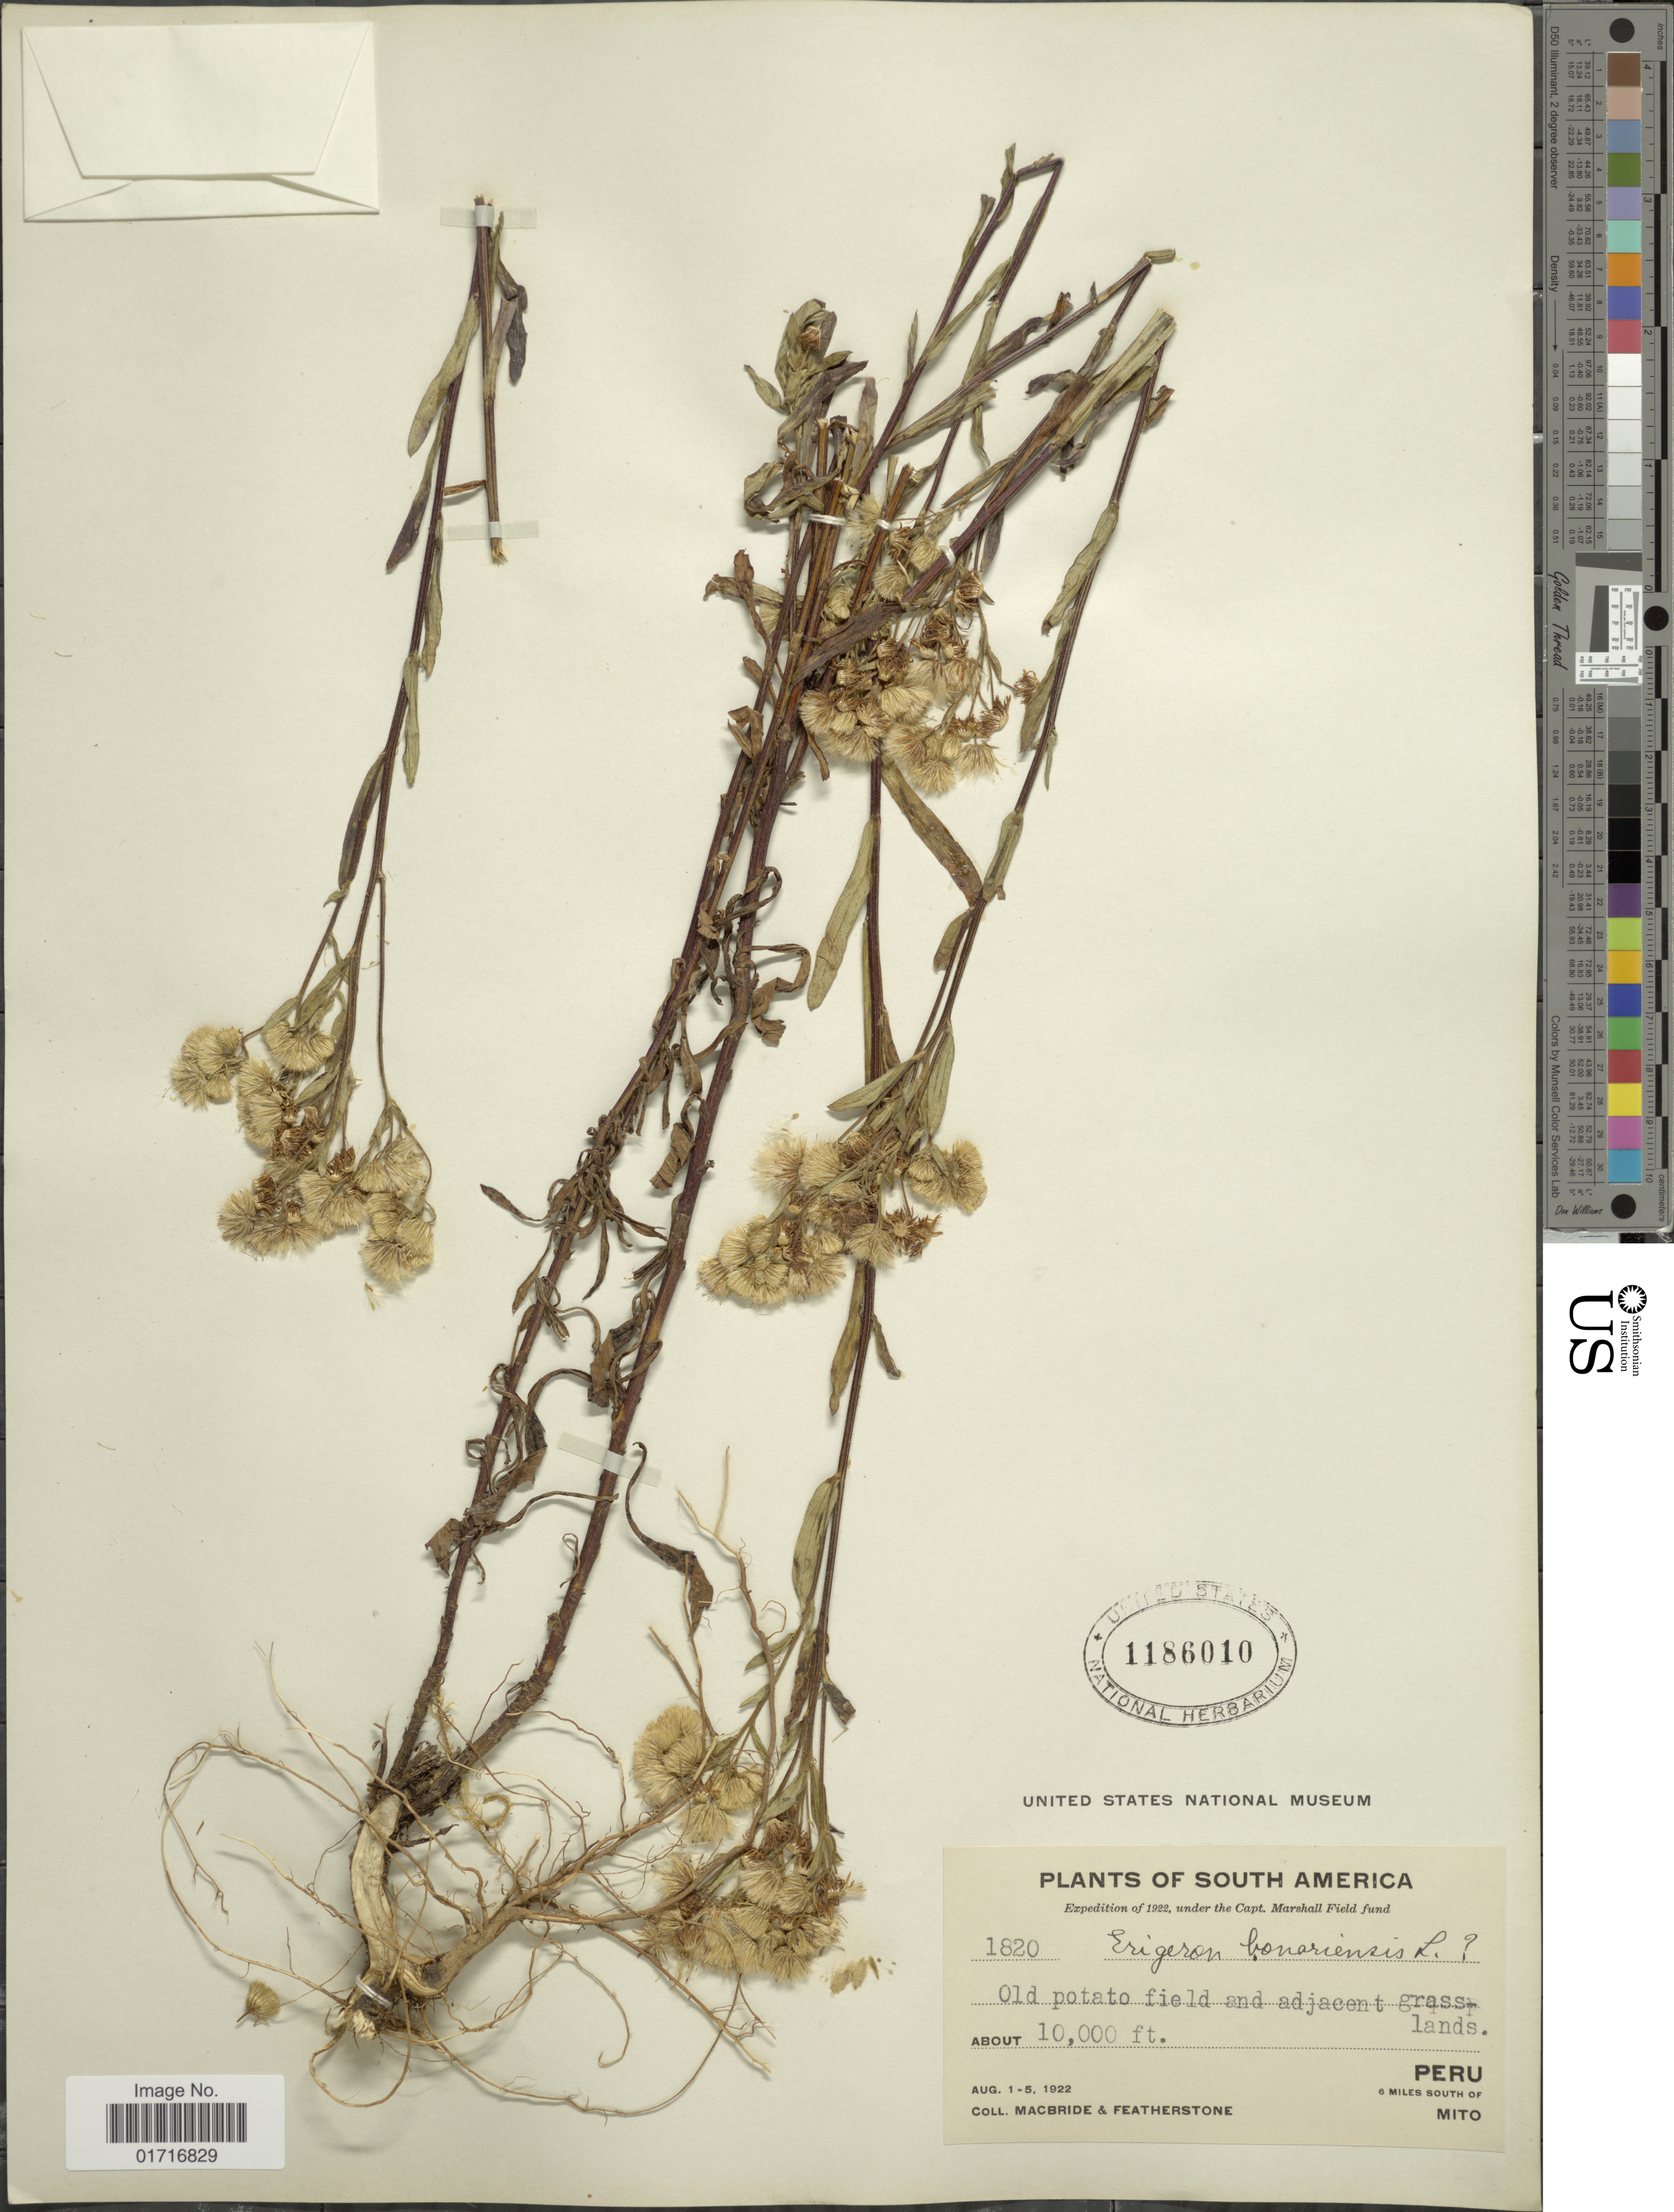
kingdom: Plantae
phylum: Tracheophyta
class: Magnoliopsida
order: Asterales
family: Asteraceae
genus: Conyza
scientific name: Conyza bonariensis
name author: (L.) Cronq.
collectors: Macbride, -- & -. Featherstone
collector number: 1820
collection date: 1922-08-01/1922-08-05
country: Peru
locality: South America. 6 miles south of Mito.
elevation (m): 305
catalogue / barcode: US 1186010